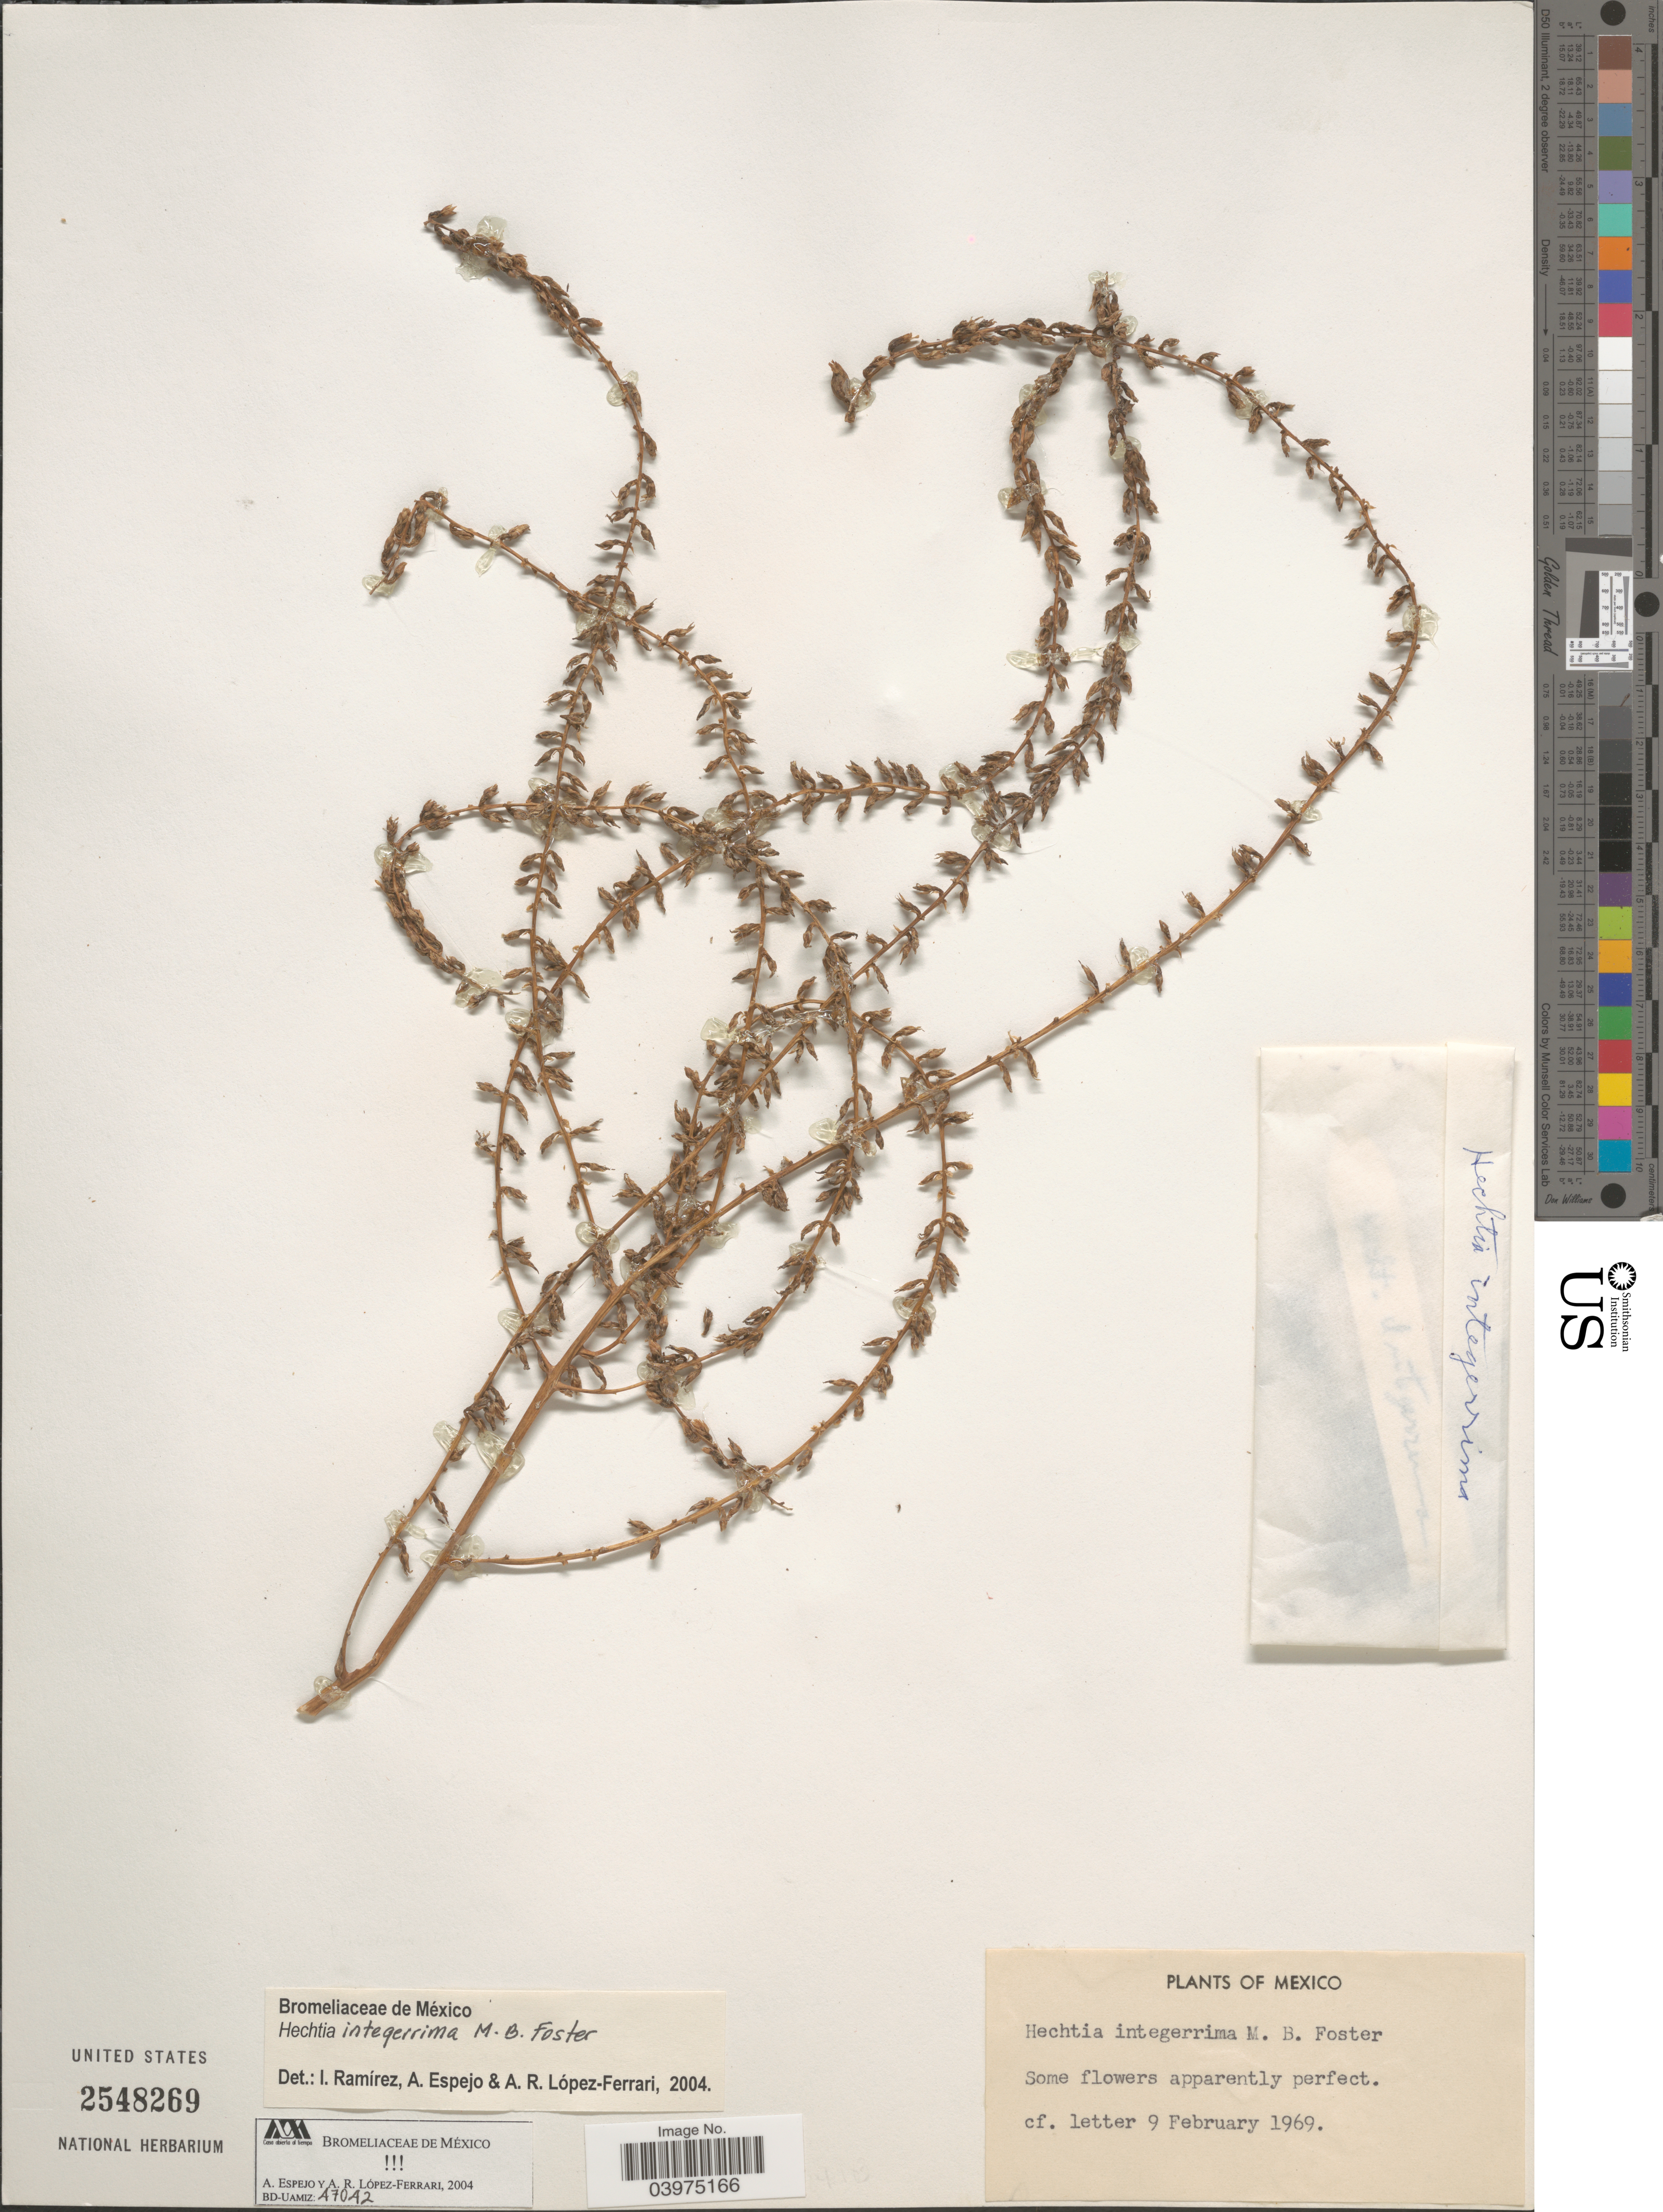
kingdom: Plantae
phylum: Tracheophyta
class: Liliopsida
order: Poales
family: Bromeliaceae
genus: Hechtia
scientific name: Hechtia integerrima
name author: M.B. Foster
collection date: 1969-02-09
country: Mexico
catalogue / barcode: US 2548269